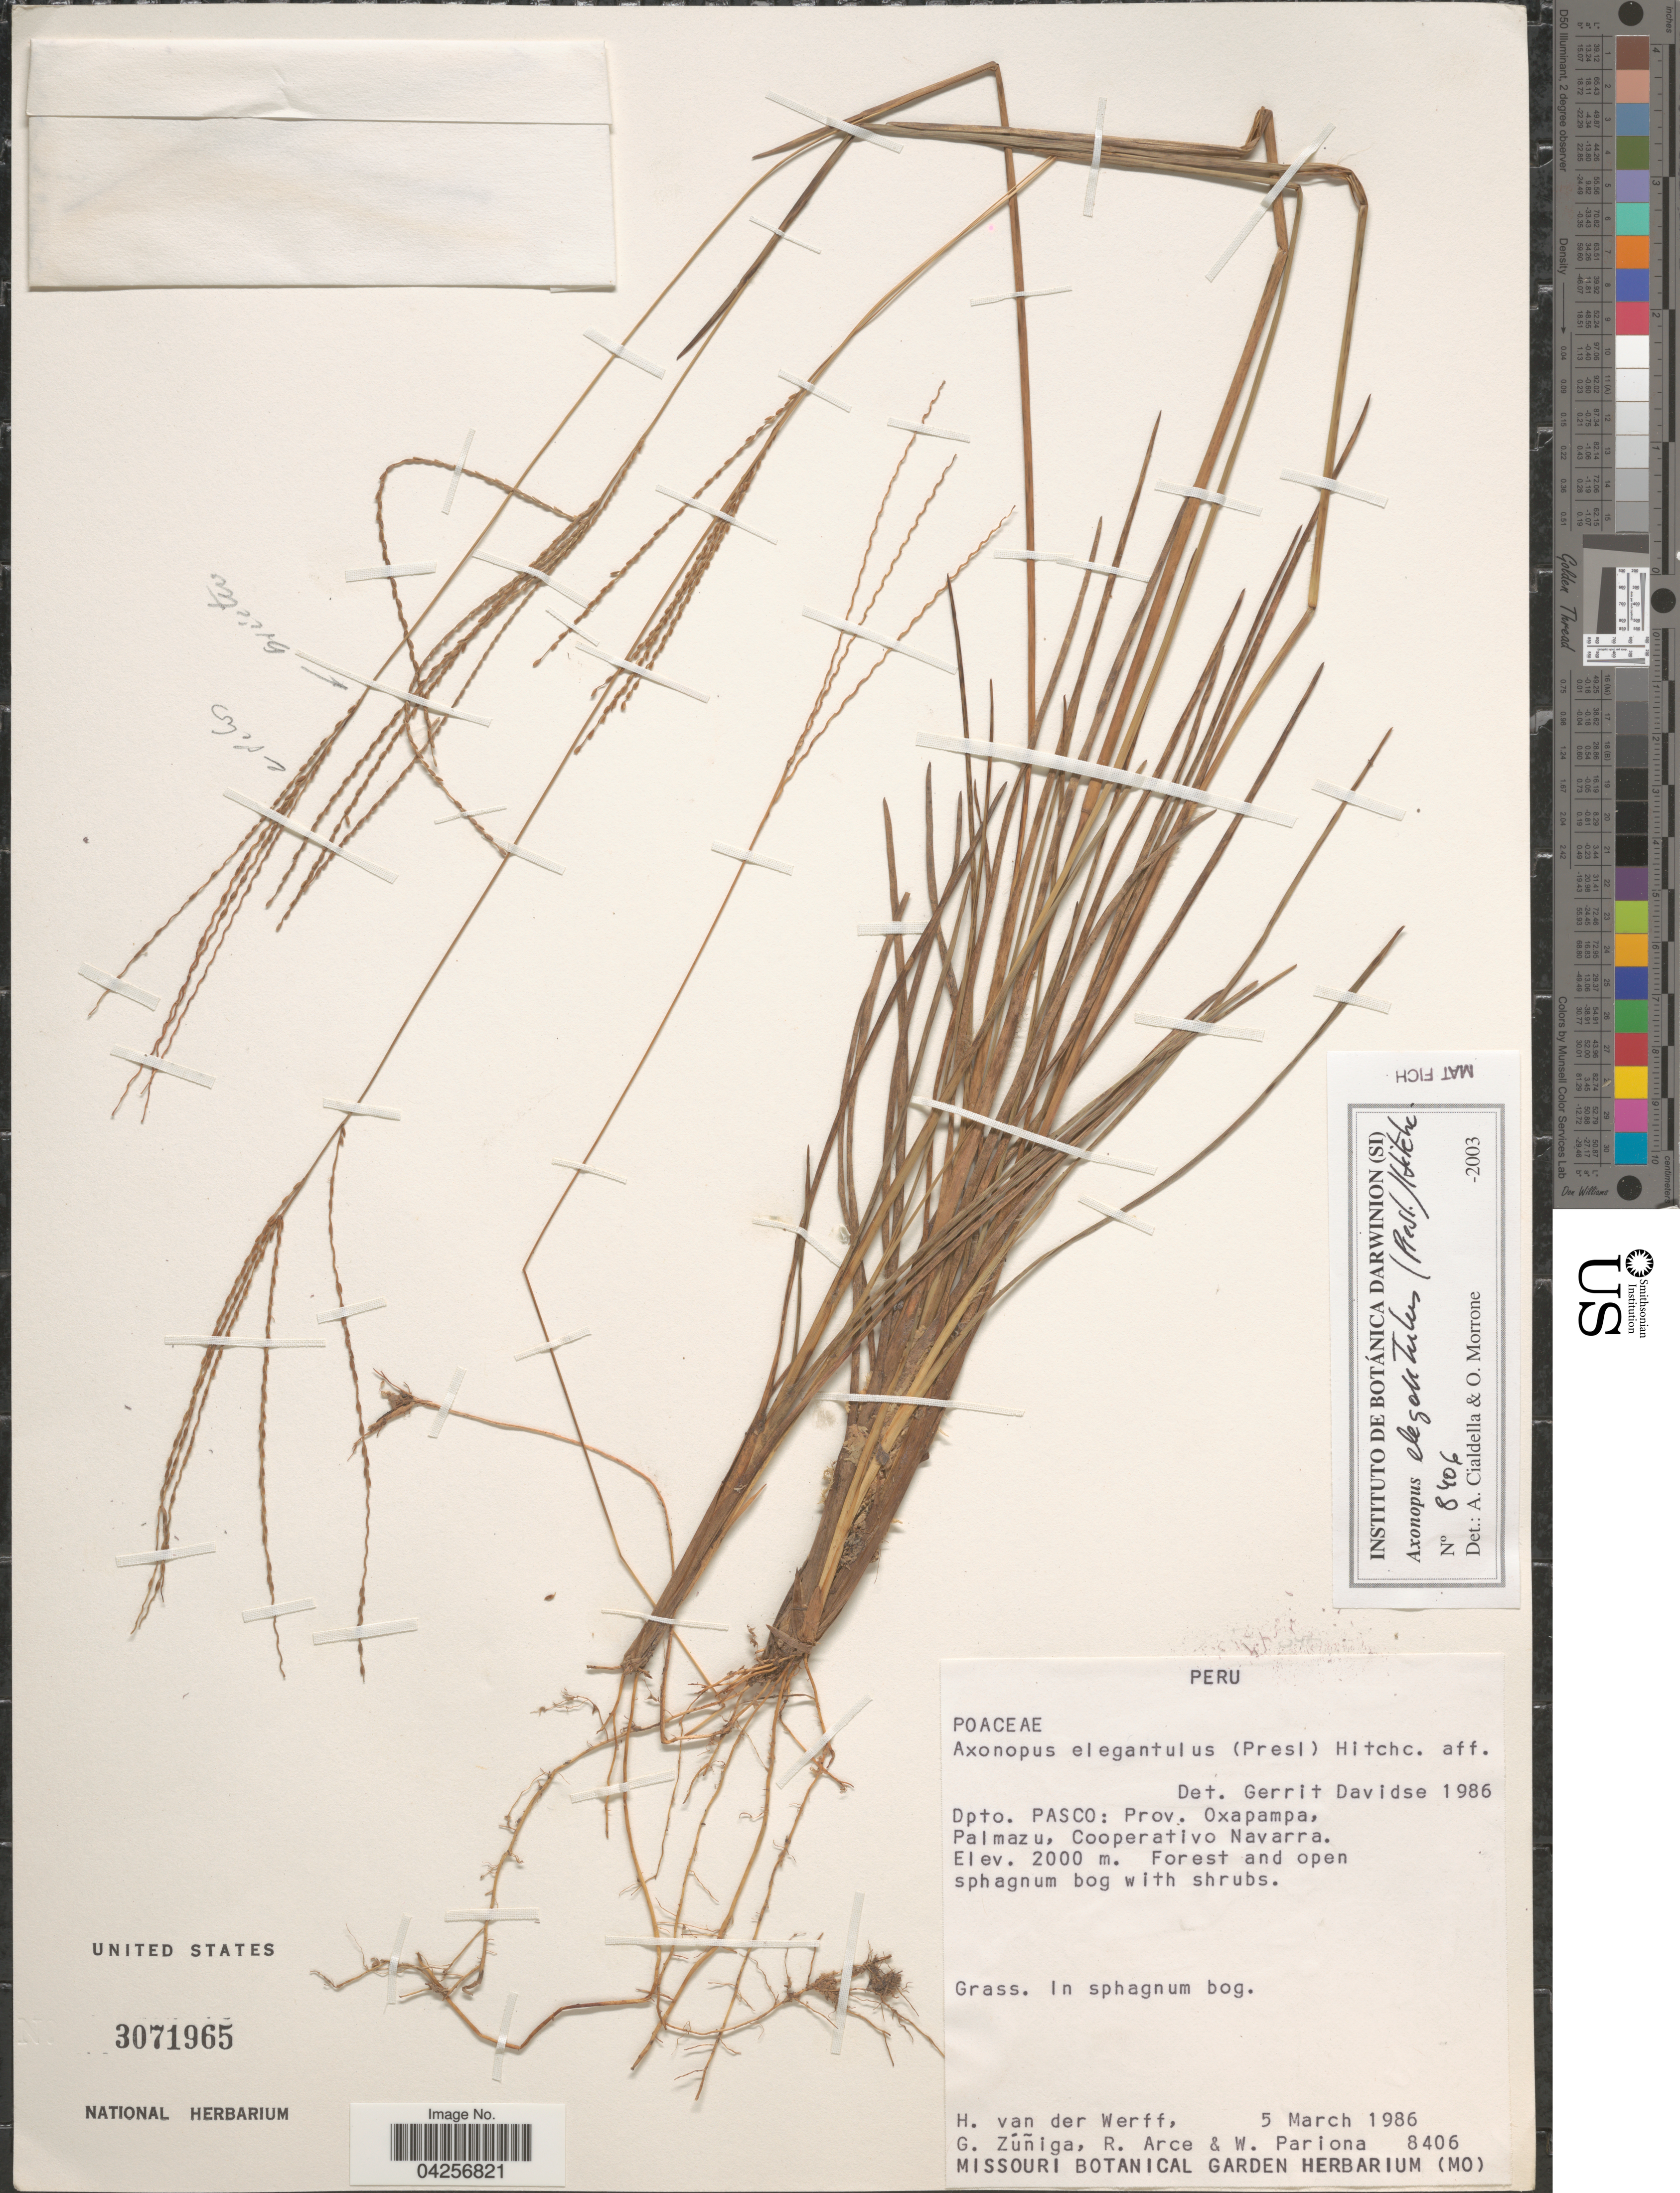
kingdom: Plantae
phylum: Tracheophyta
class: Liliopsida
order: Poales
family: Poaceae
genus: Axonopus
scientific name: Axonopus elegantulus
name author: (J. Presl) Hitchc.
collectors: H. van der Werff, G. Zuniga, R. Arce & W. Pariona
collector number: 8406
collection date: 1986-03-05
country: Peru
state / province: Pasco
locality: Dpto. Pasco: Prov. Oxapampa, Palmazu, Cooperativo Navarra.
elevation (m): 2000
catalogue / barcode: US 3071965